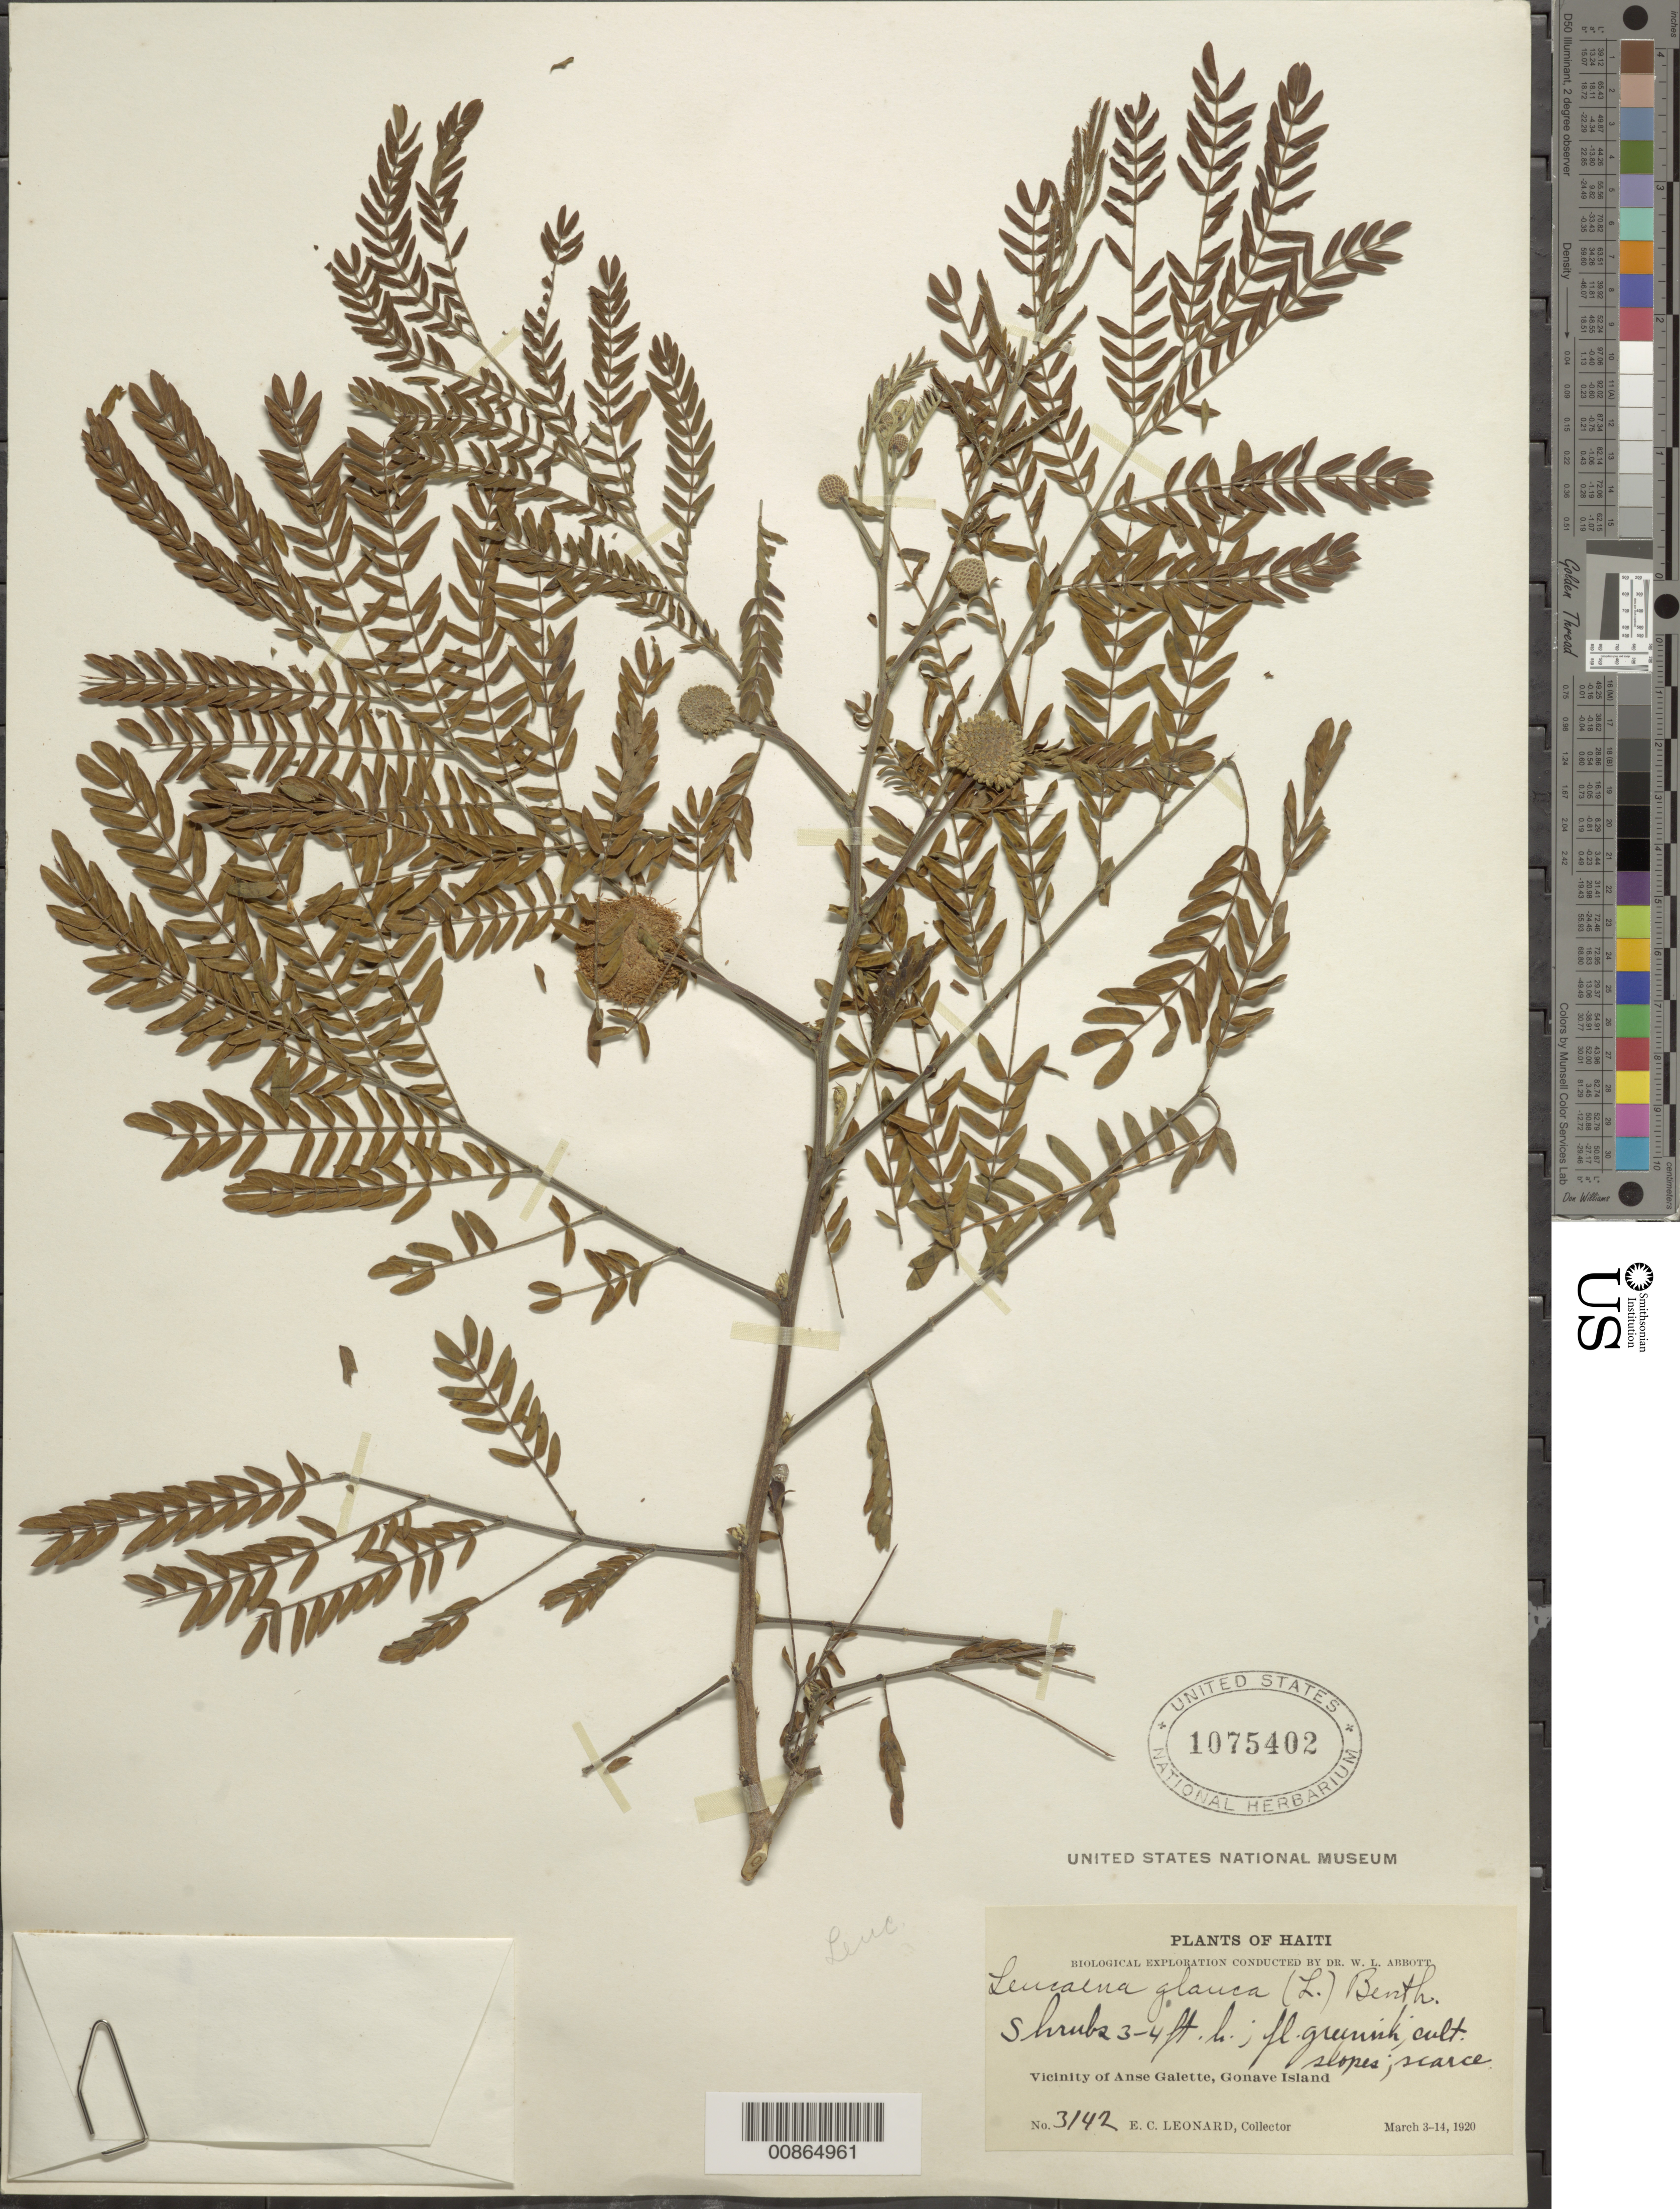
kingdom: Plantae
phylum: Tracheophyta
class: Magnoliopsida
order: Fabales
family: Fabaceae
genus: Leucaena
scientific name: Leucaena leucocephala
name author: (Lam.) de Wit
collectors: E. C. Leonard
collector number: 3142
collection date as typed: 03 Mar 1920 to 14 Mar 1920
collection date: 1920-03-03/1920-03-14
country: Haiti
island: Île de la Gonâve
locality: Vicinity of Anse Galette, Gonave Island.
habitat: Cultivated slopes.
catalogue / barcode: US 1075402